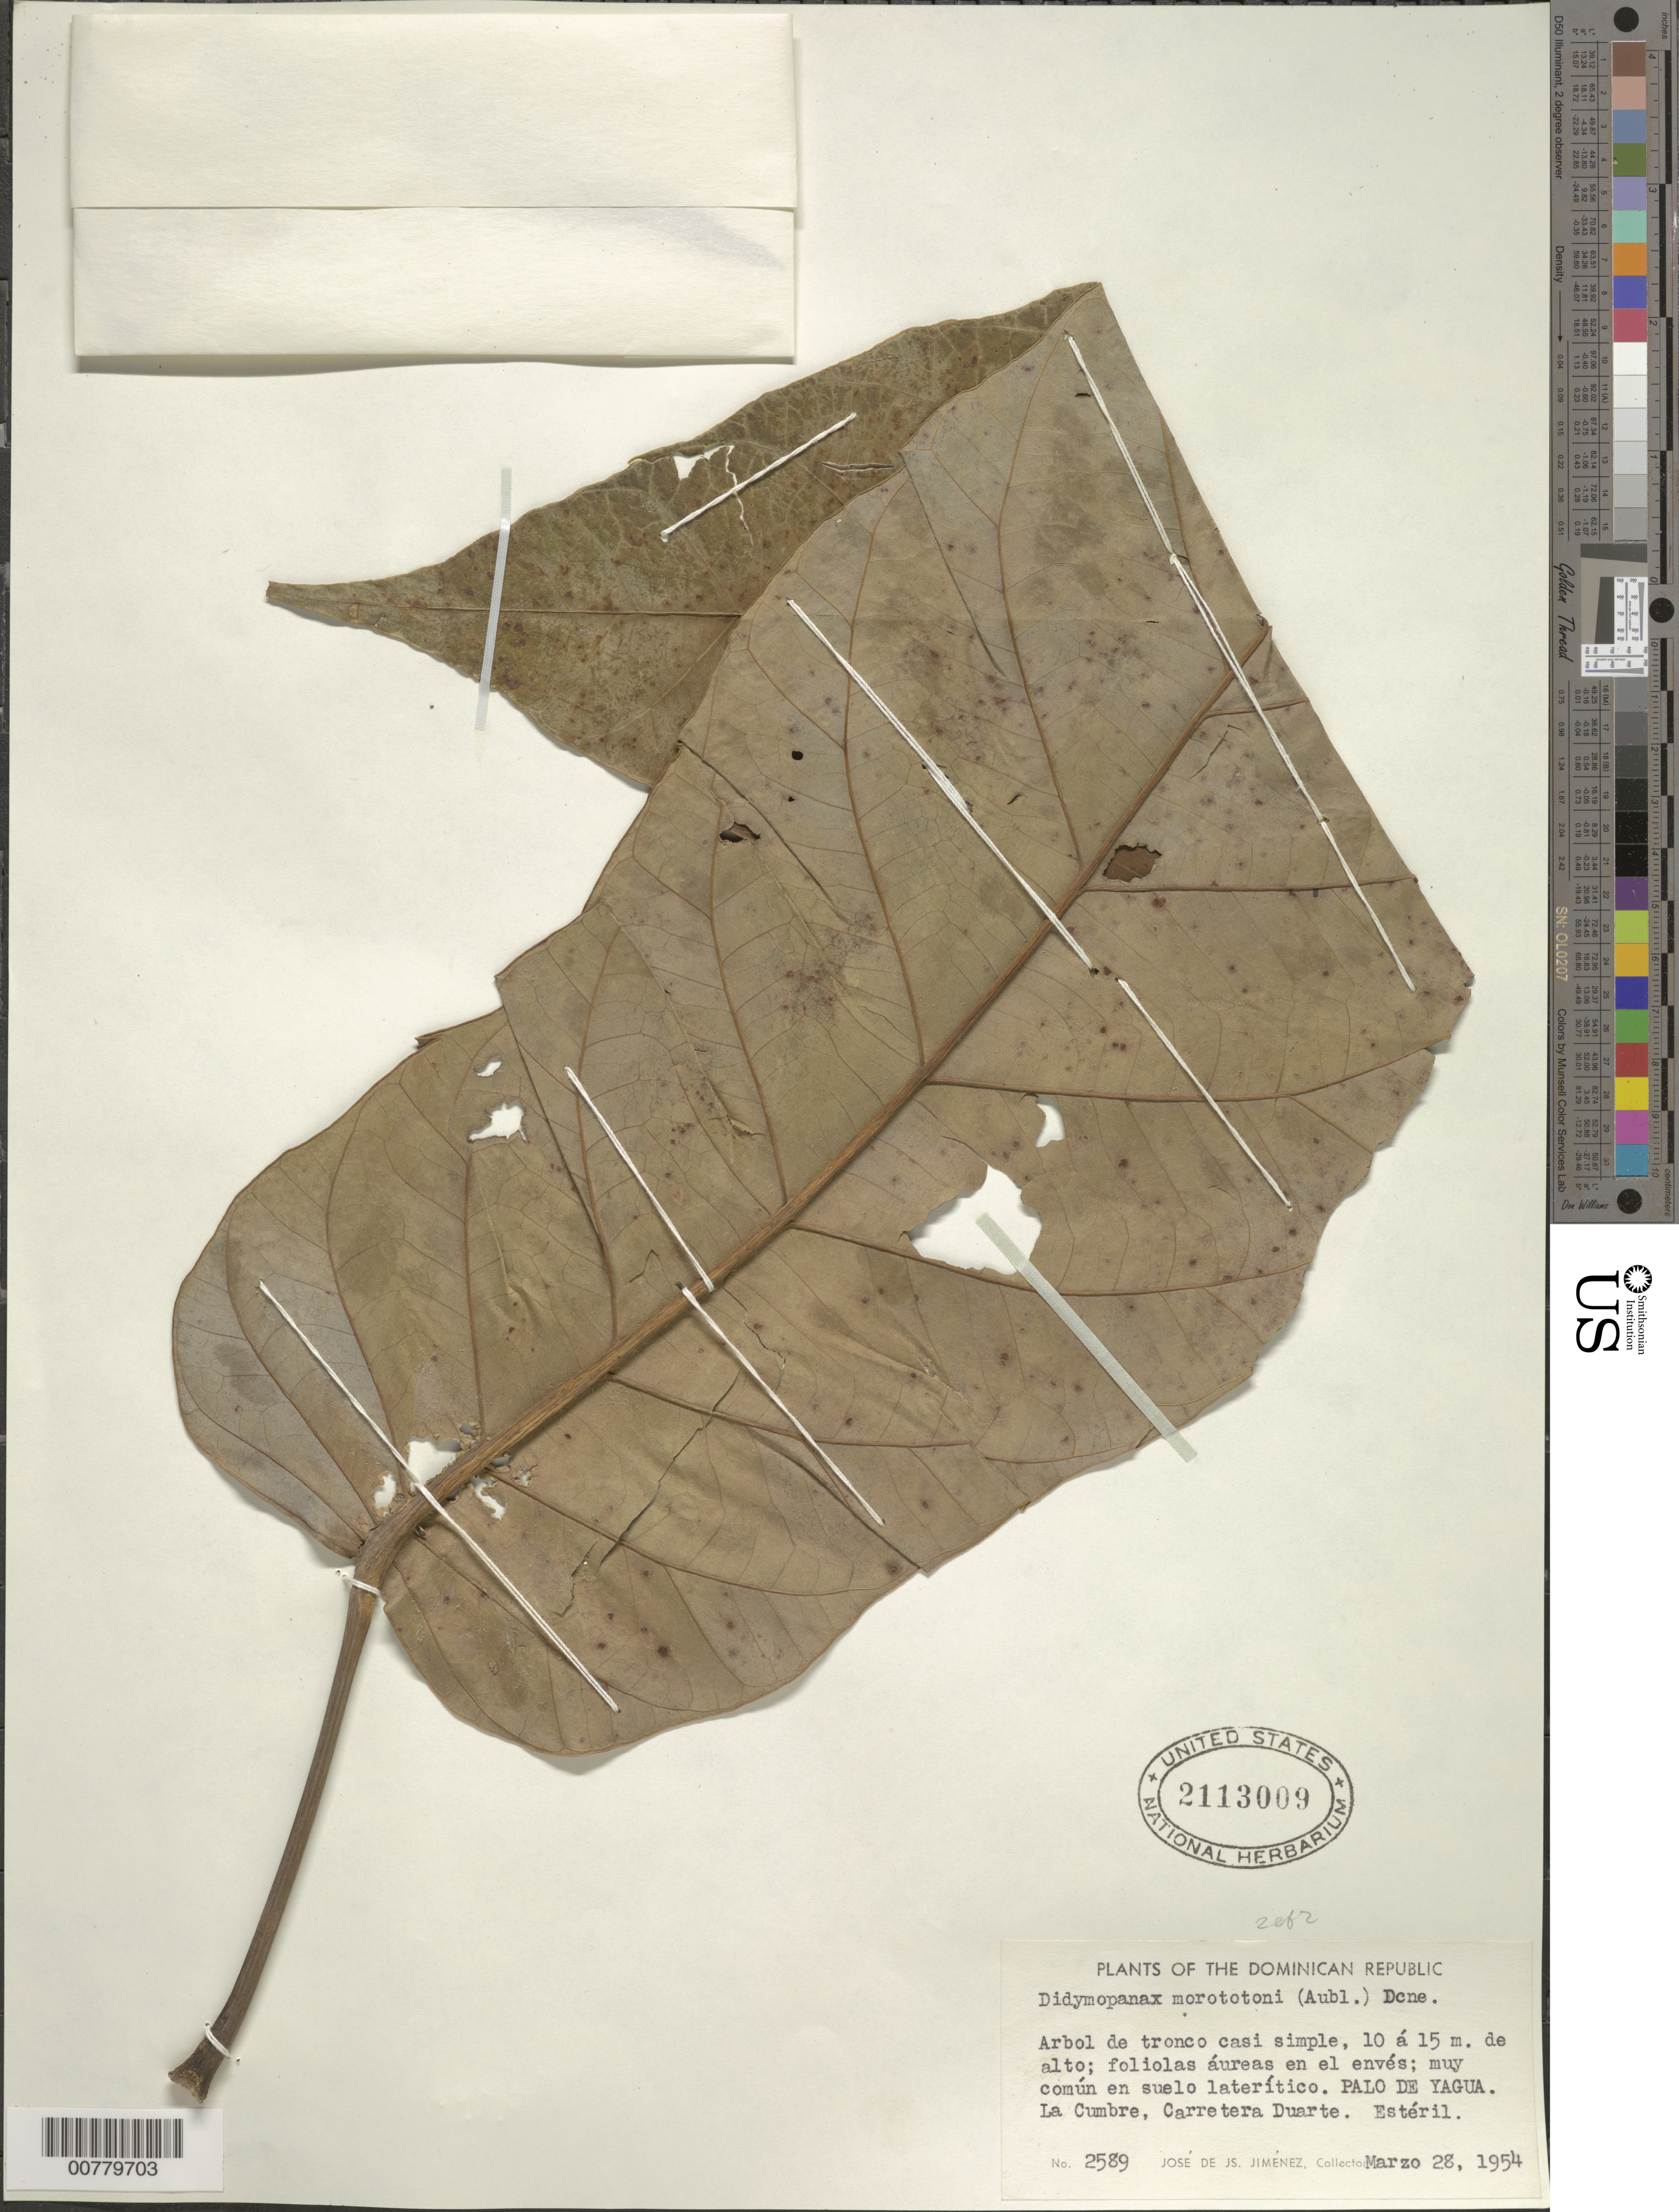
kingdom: Plantae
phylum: Tracheophyta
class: Magnoliopsida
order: Apiales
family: Araliaceae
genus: Schefflera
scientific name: Schefflera morototoni (Aubl.) Maguire, Steyerm. & Frodin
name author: (Aubl.) Maguire et al.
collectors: J. J. Jiménez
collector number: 2589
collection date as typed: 28 Mar 1954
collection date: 1954-03-28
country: Dominican Republic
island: Hispaniola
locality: Duarte Road, La Cumbre.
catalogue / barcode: US 2113009